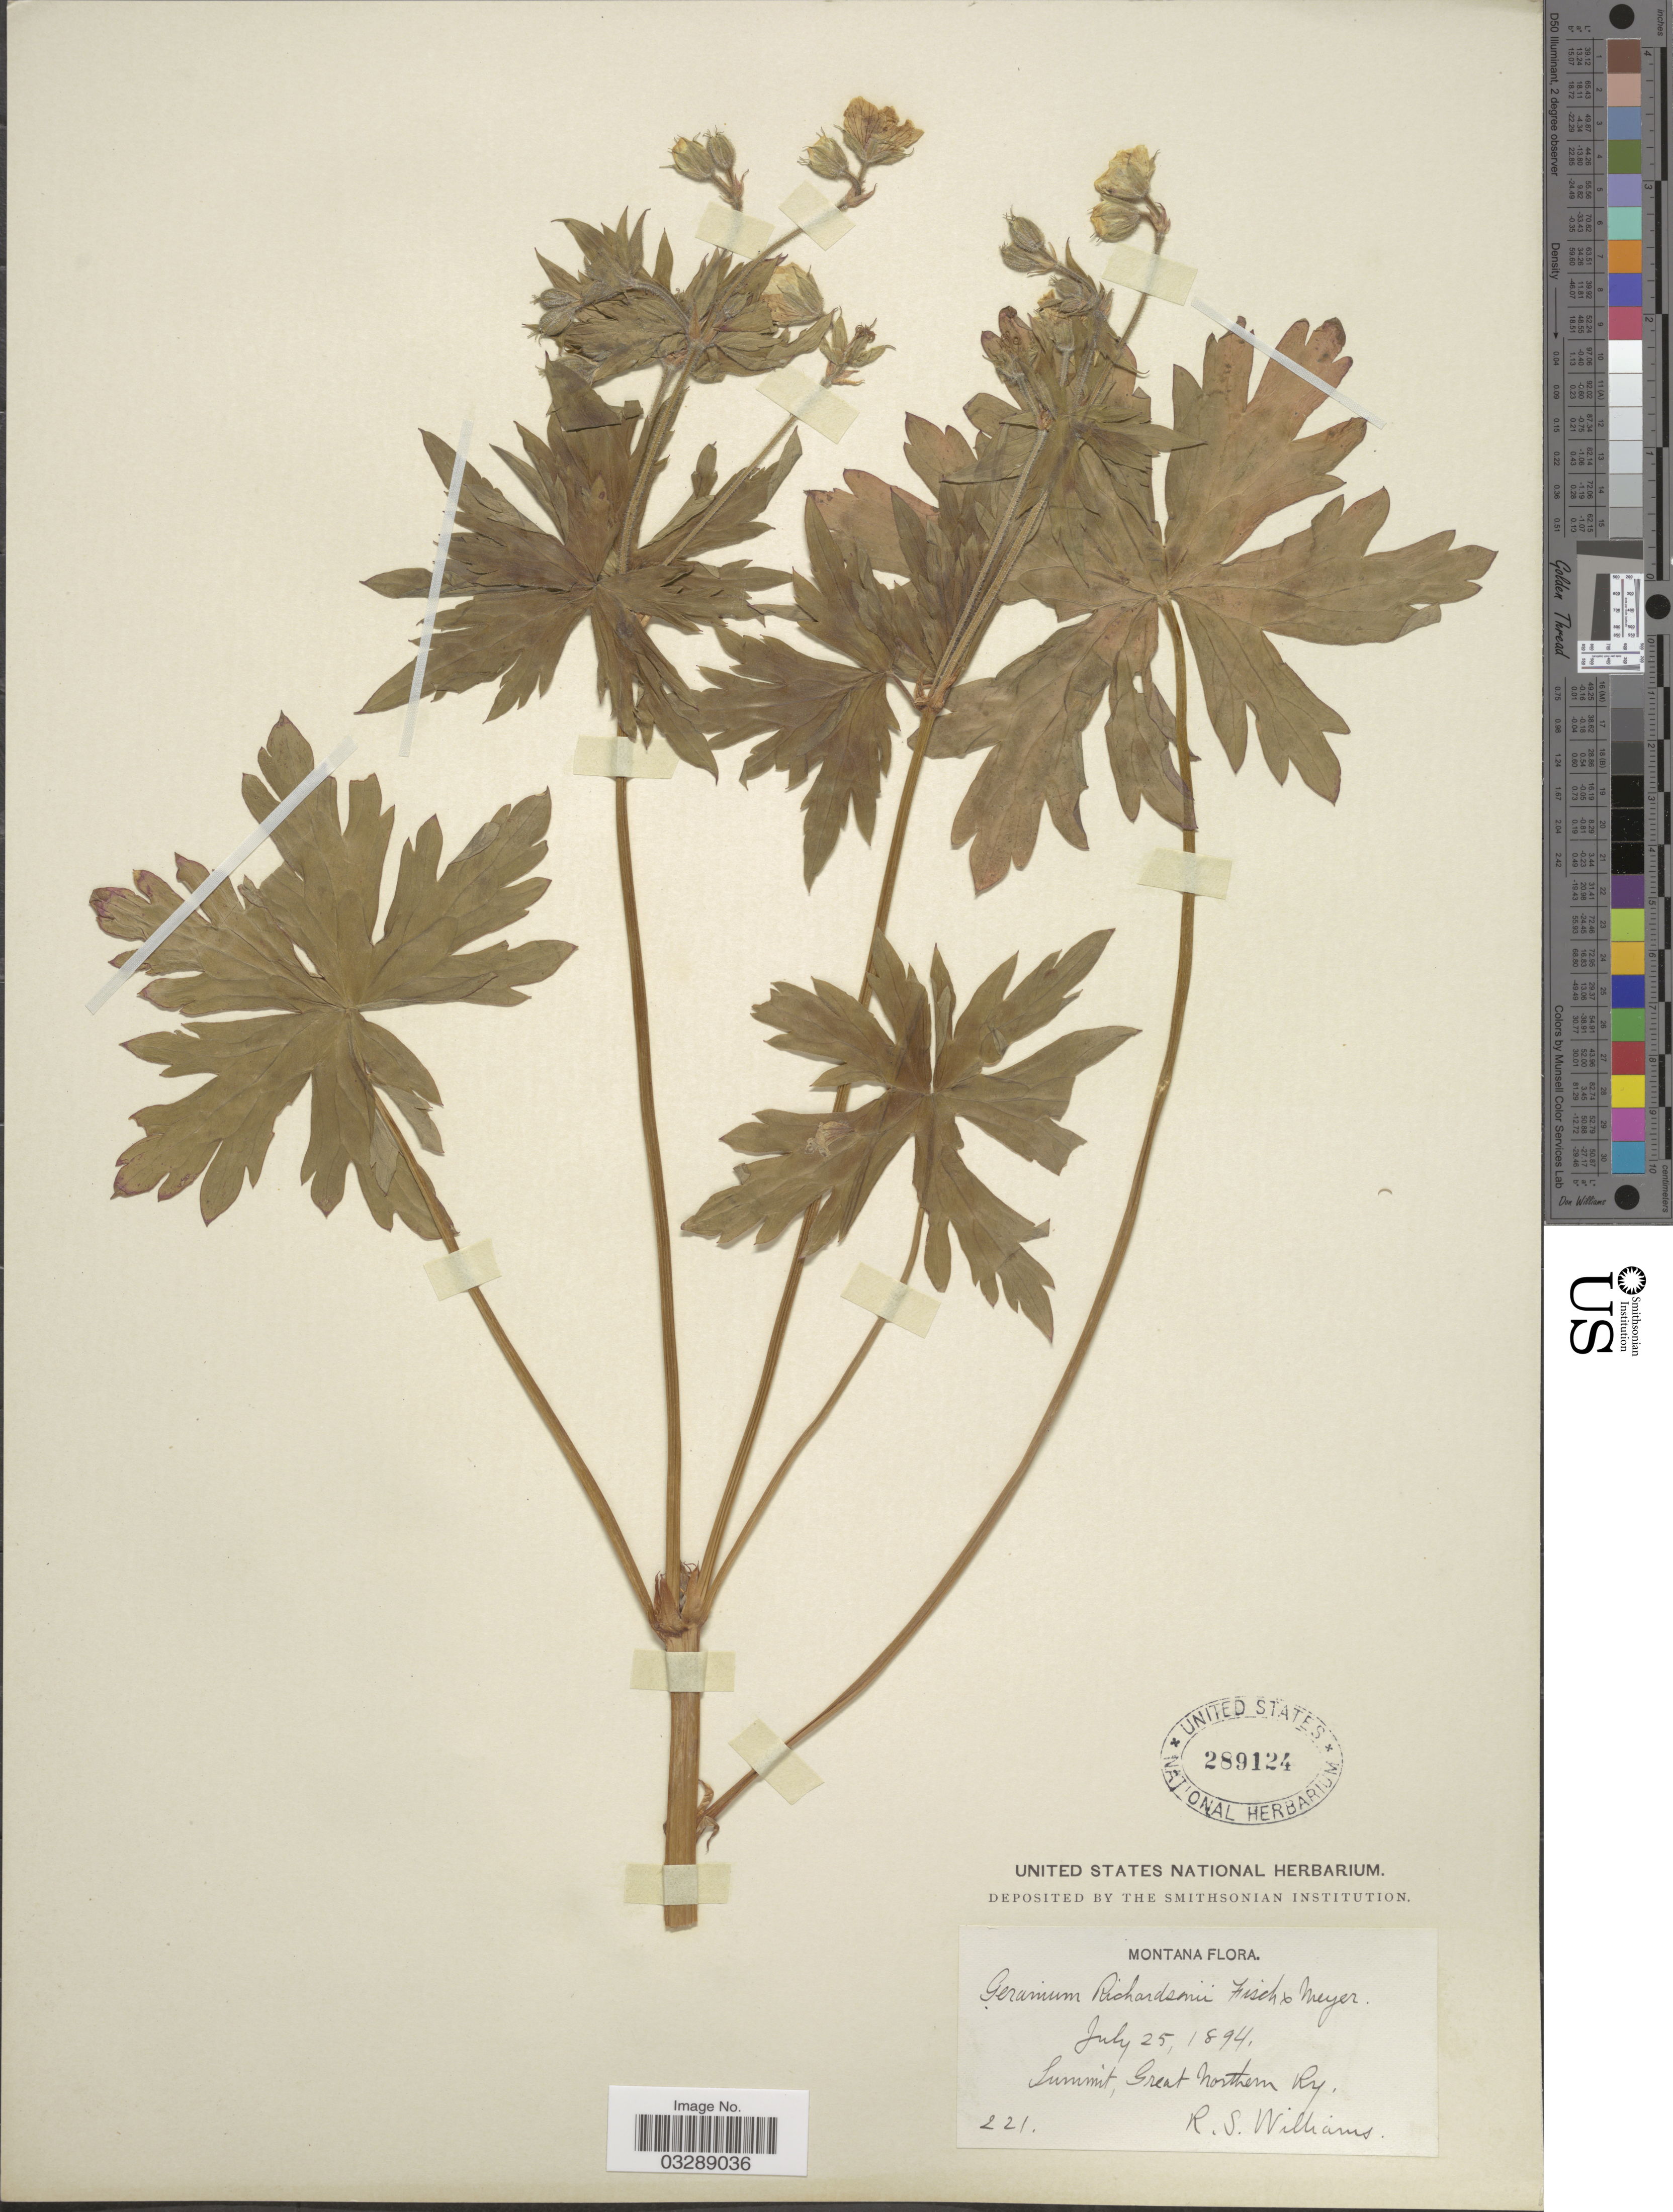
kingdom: Plantae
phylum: Tracheophyta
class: Magnoliopsida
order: Geraniales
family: Geraniaceae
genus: Geranium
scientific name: Geranium richardsonii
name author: Fisch. & Trautv.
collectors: R. S. Williams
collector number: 221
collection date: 1894-07-25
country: United States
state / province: Montana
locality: Summit, Great Northern Ry.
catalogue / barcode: US 289124